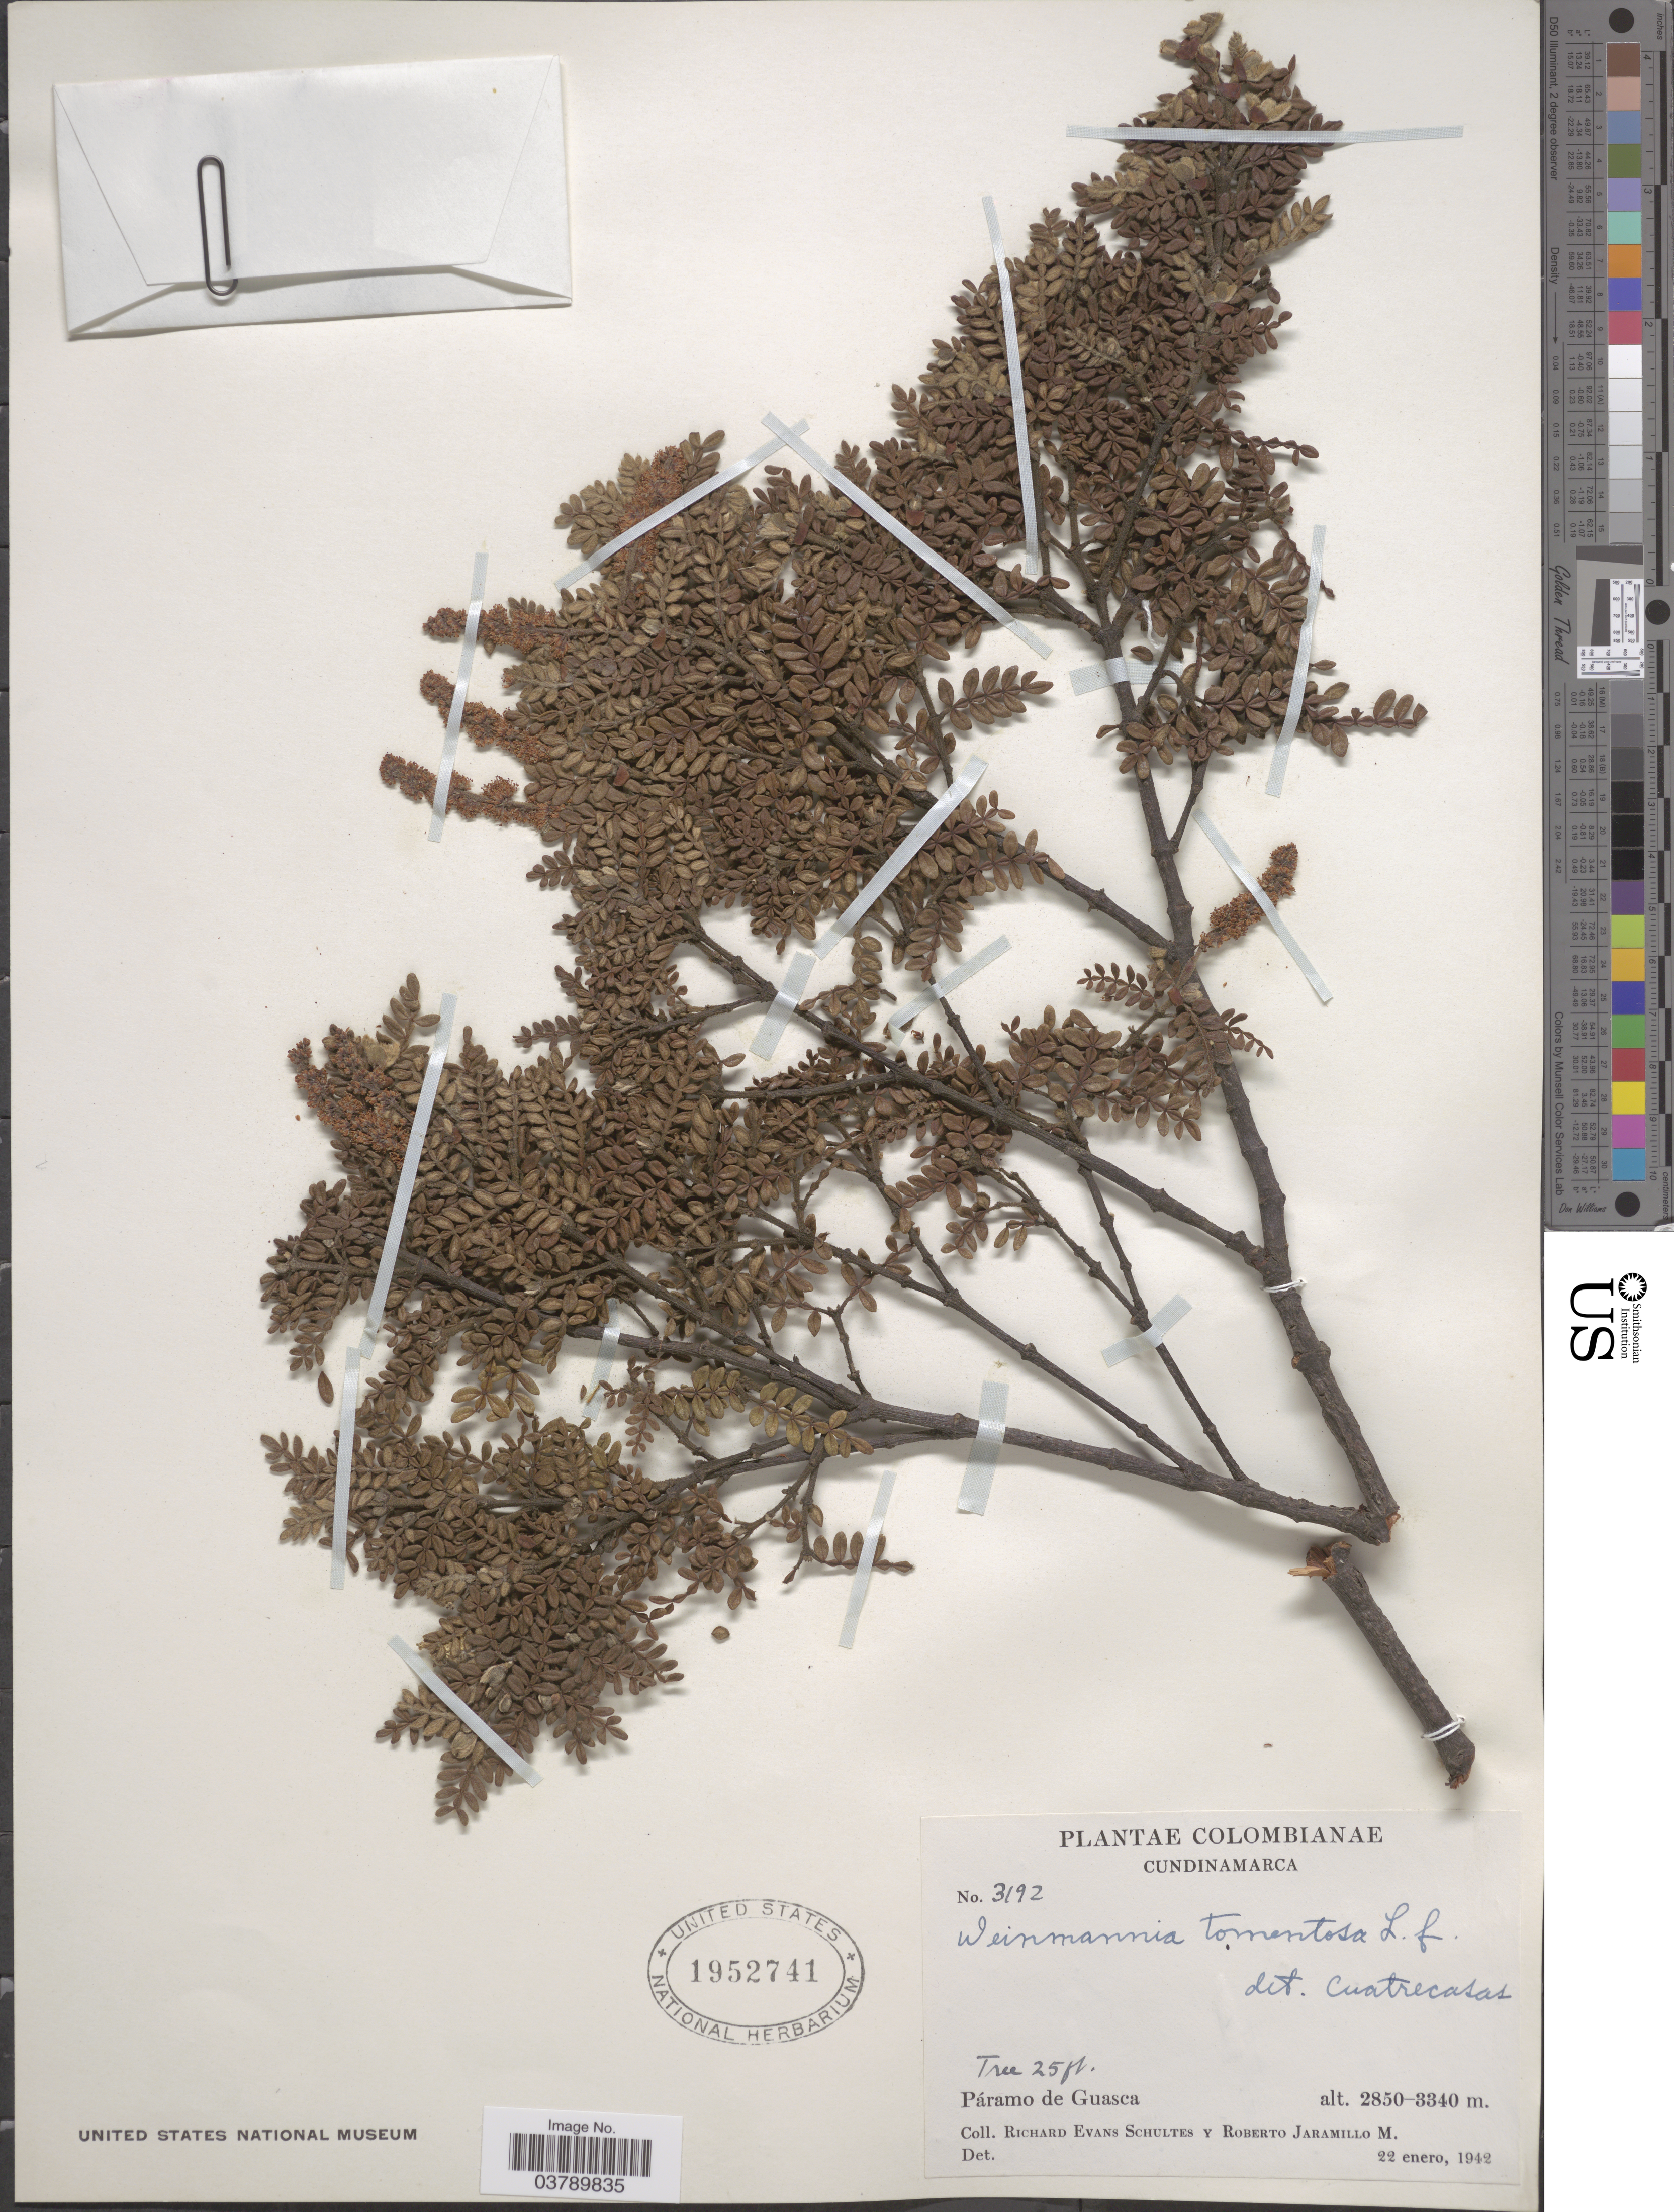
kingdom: Plantae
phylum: Tracheophyta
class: Magnoliopsida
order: Oxalidales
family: Cunoniaceae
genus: Weinmannia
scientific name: Weinmannia tomentosa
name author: L.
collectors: R. E. Schultes & R. Jaramillo M.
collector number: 3192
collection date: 1942-01-22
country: Colombia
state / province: Cundinamarca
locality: Páramo de Guasca.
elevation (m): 2850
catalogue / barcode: US 1952741